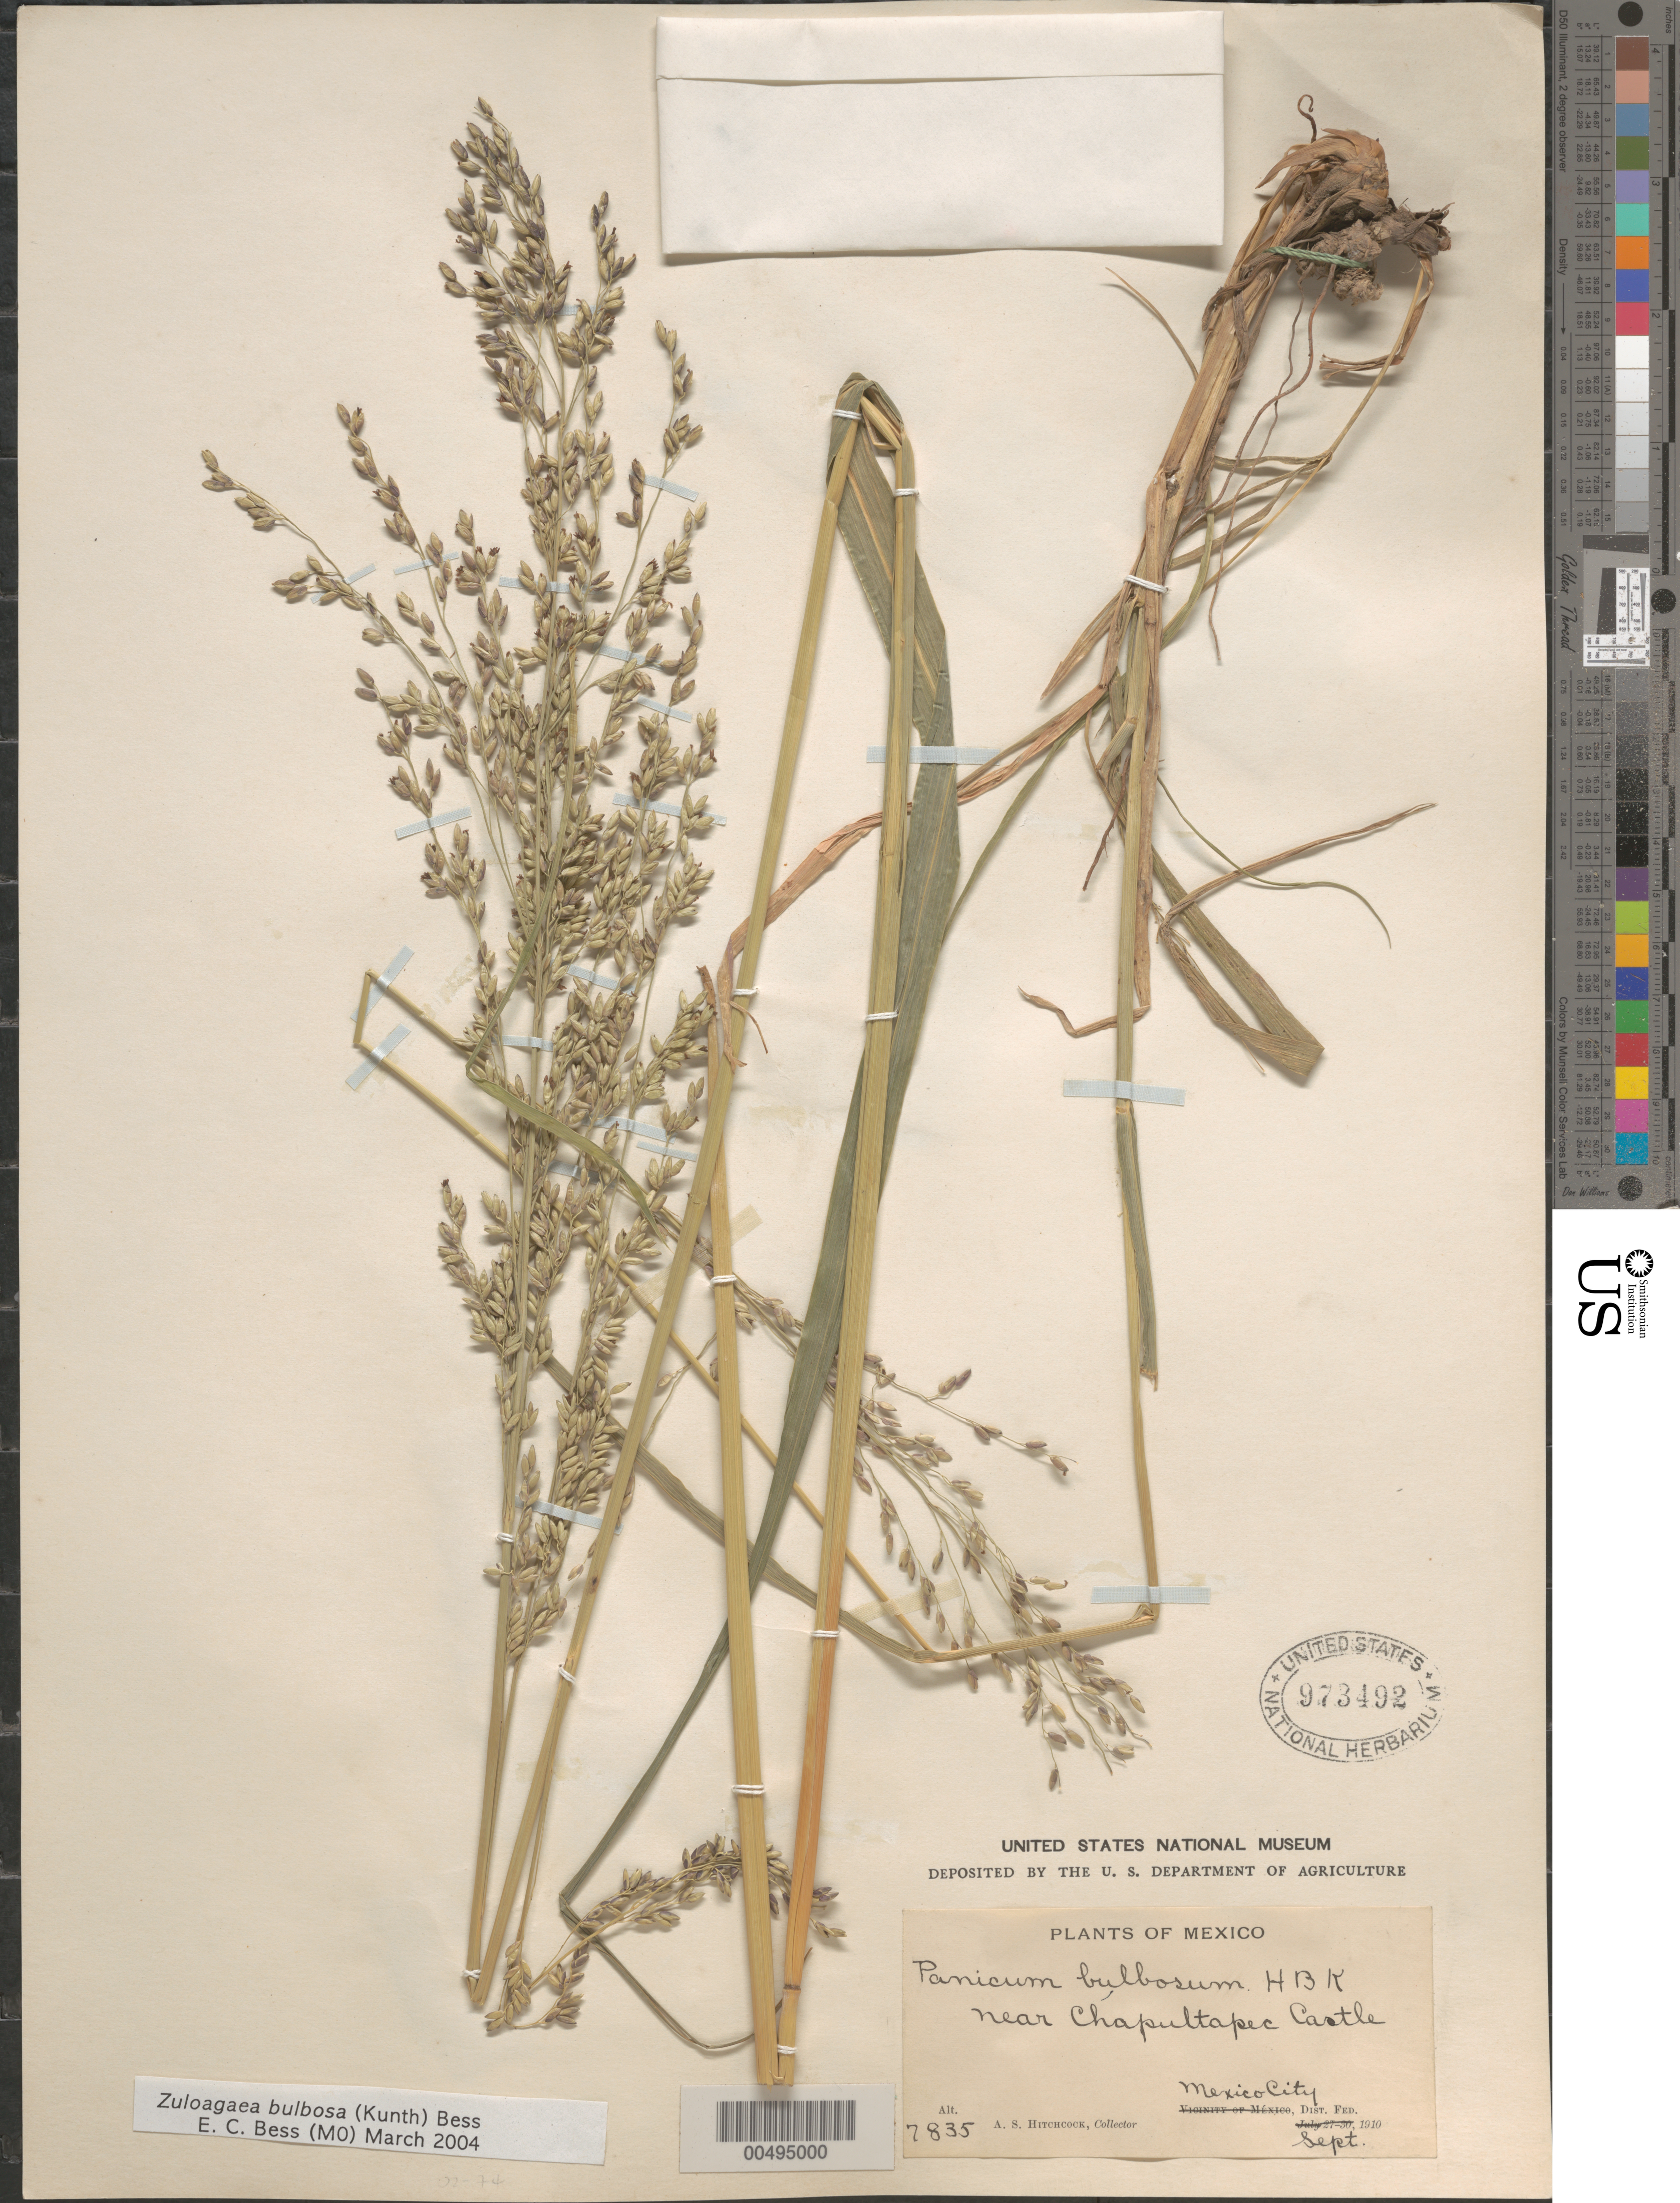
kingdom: Plantae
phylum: Tracheophyta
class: Liliopsida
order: Poales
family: Poaceae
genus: Panicum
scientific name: Panicum bulbosum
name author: Kunth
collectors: A. S. Hitchcock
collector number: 7835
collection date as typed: Sep 1910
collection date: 1910-09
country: Mexico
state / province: Distrito Federal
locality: Mexico City, near Chapultepec Castle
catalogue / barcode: US 973492